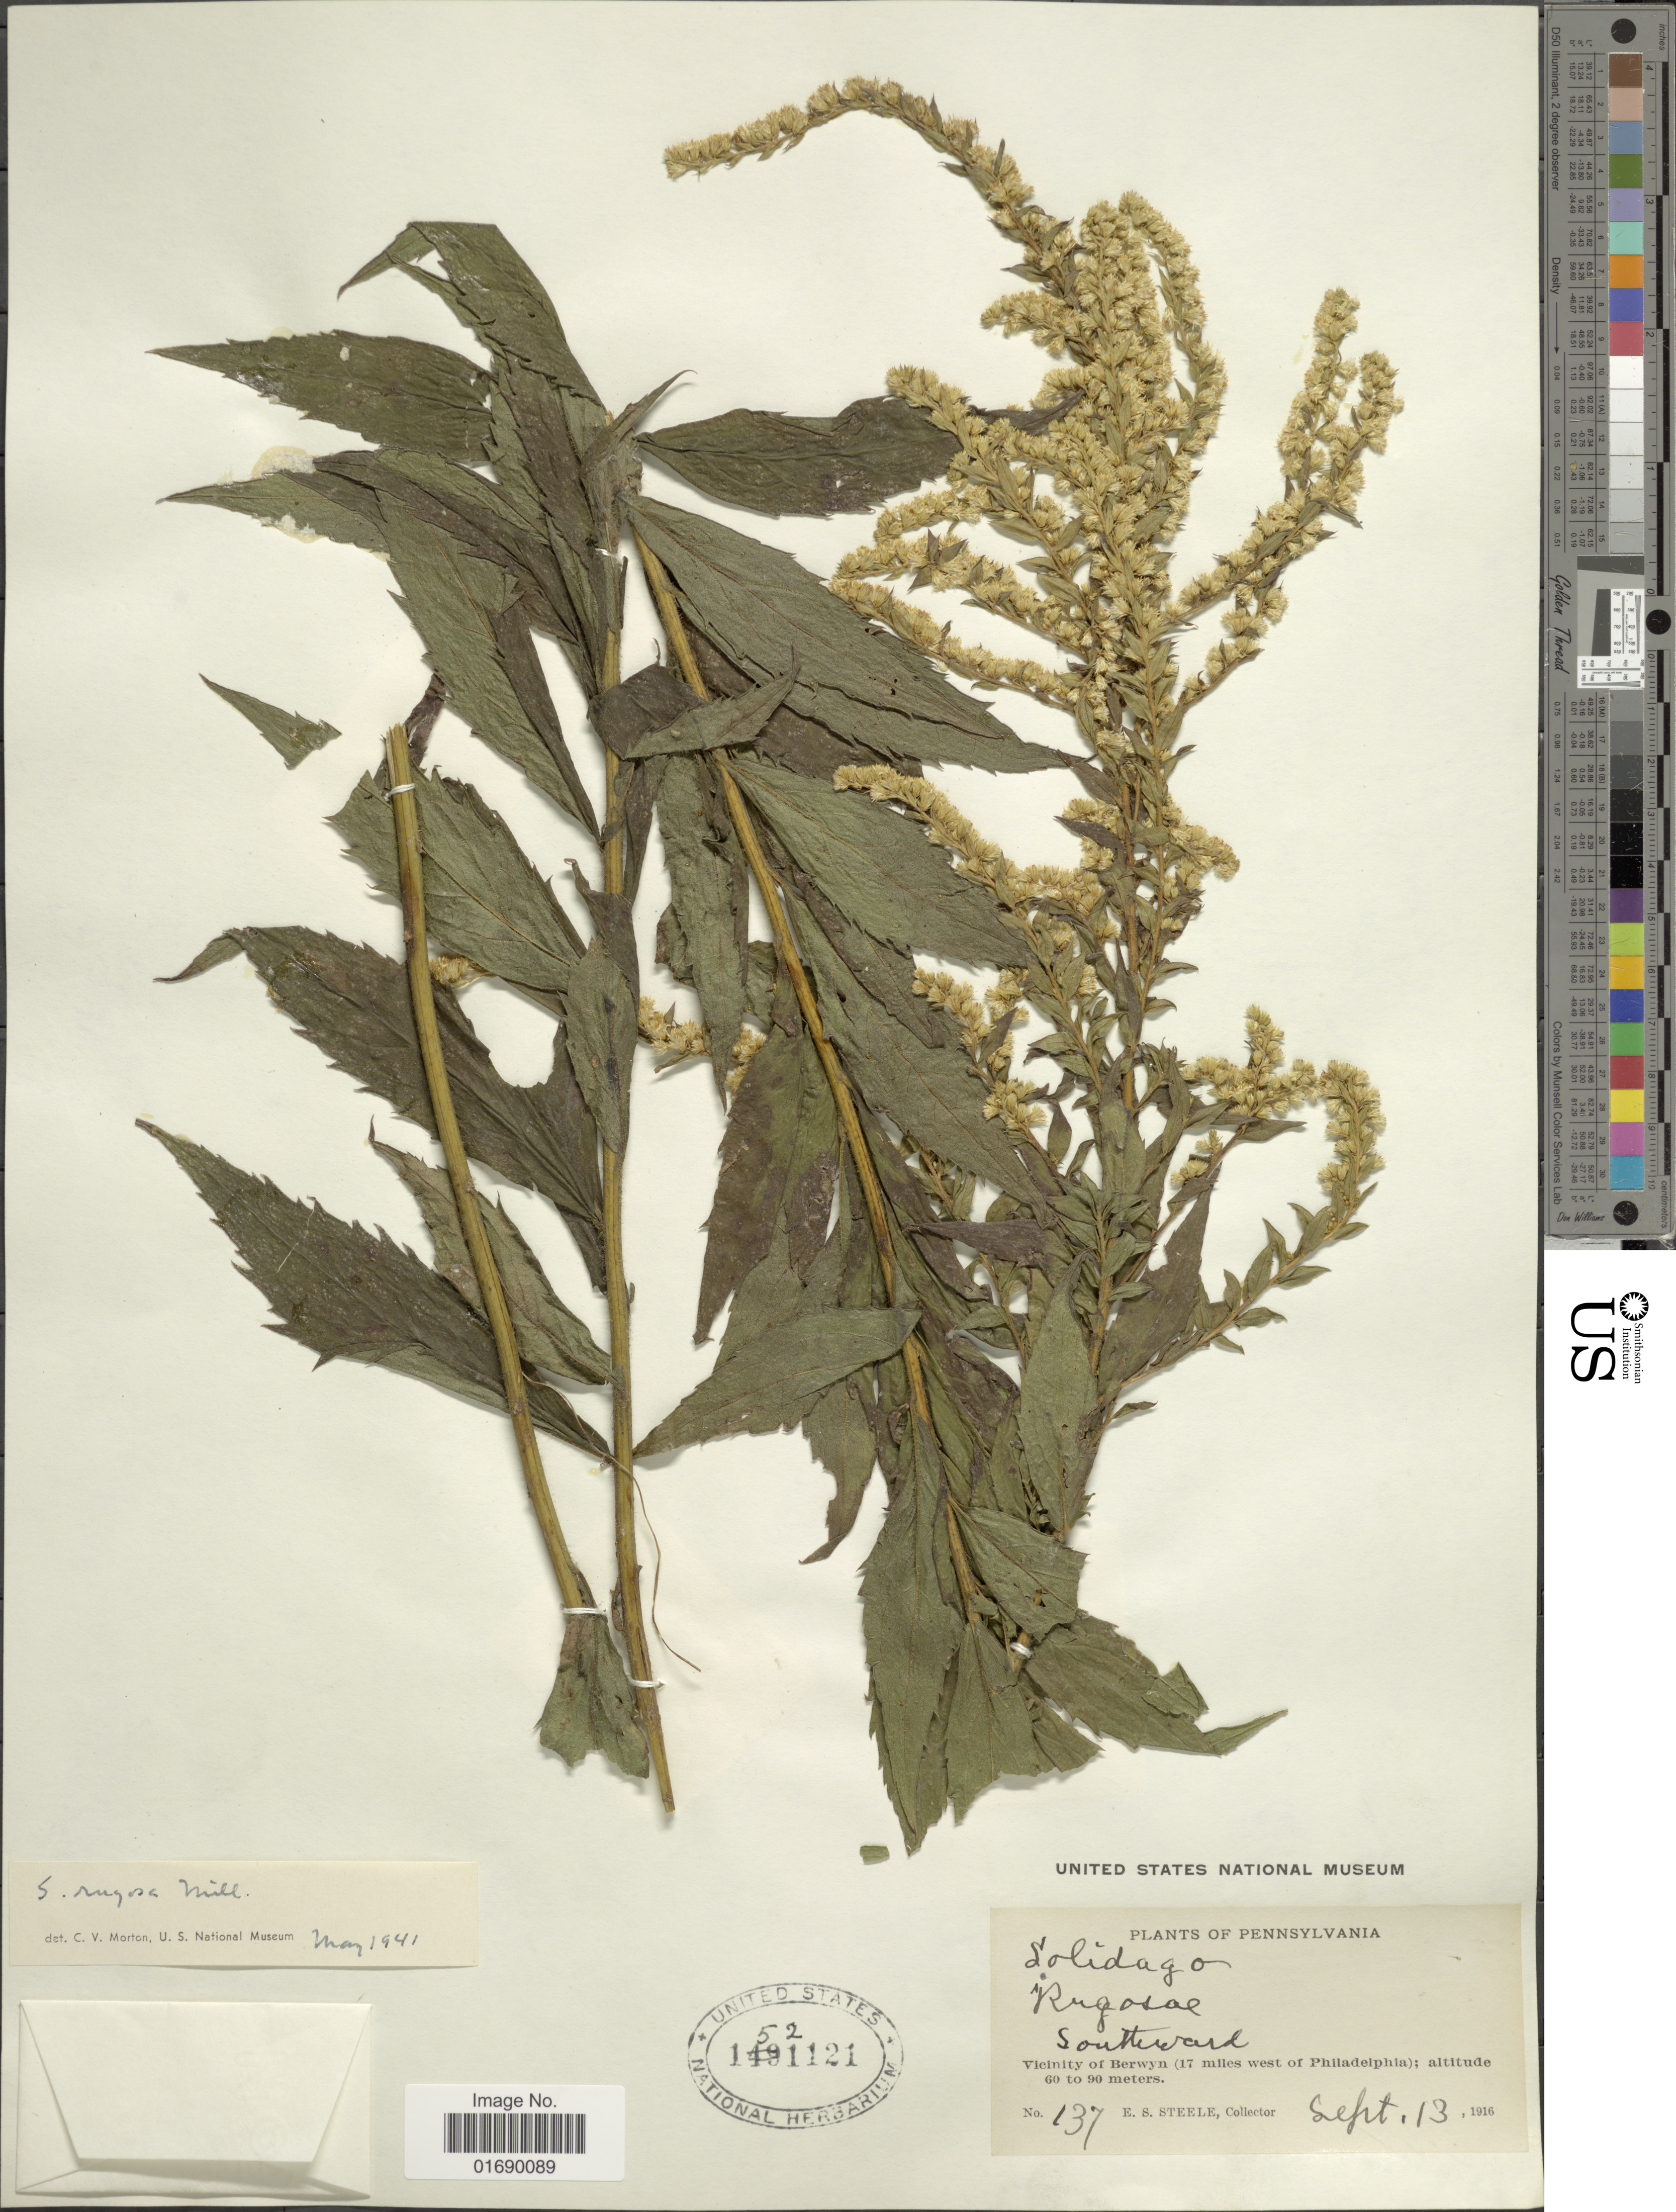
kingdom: Plantae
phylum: Tracheophyta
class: Magnoliopsida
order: Asterales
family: Asteraceae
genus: Solidago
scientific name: Solidago rugosa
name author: Mill.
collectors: E. Steele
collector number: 137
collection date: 1916-09-13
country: United States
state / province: Pennsylvania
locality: Southward, Vicinity of Berwyn (17 miles west of Philadelphia)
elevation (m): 60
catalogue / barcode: US 1521121